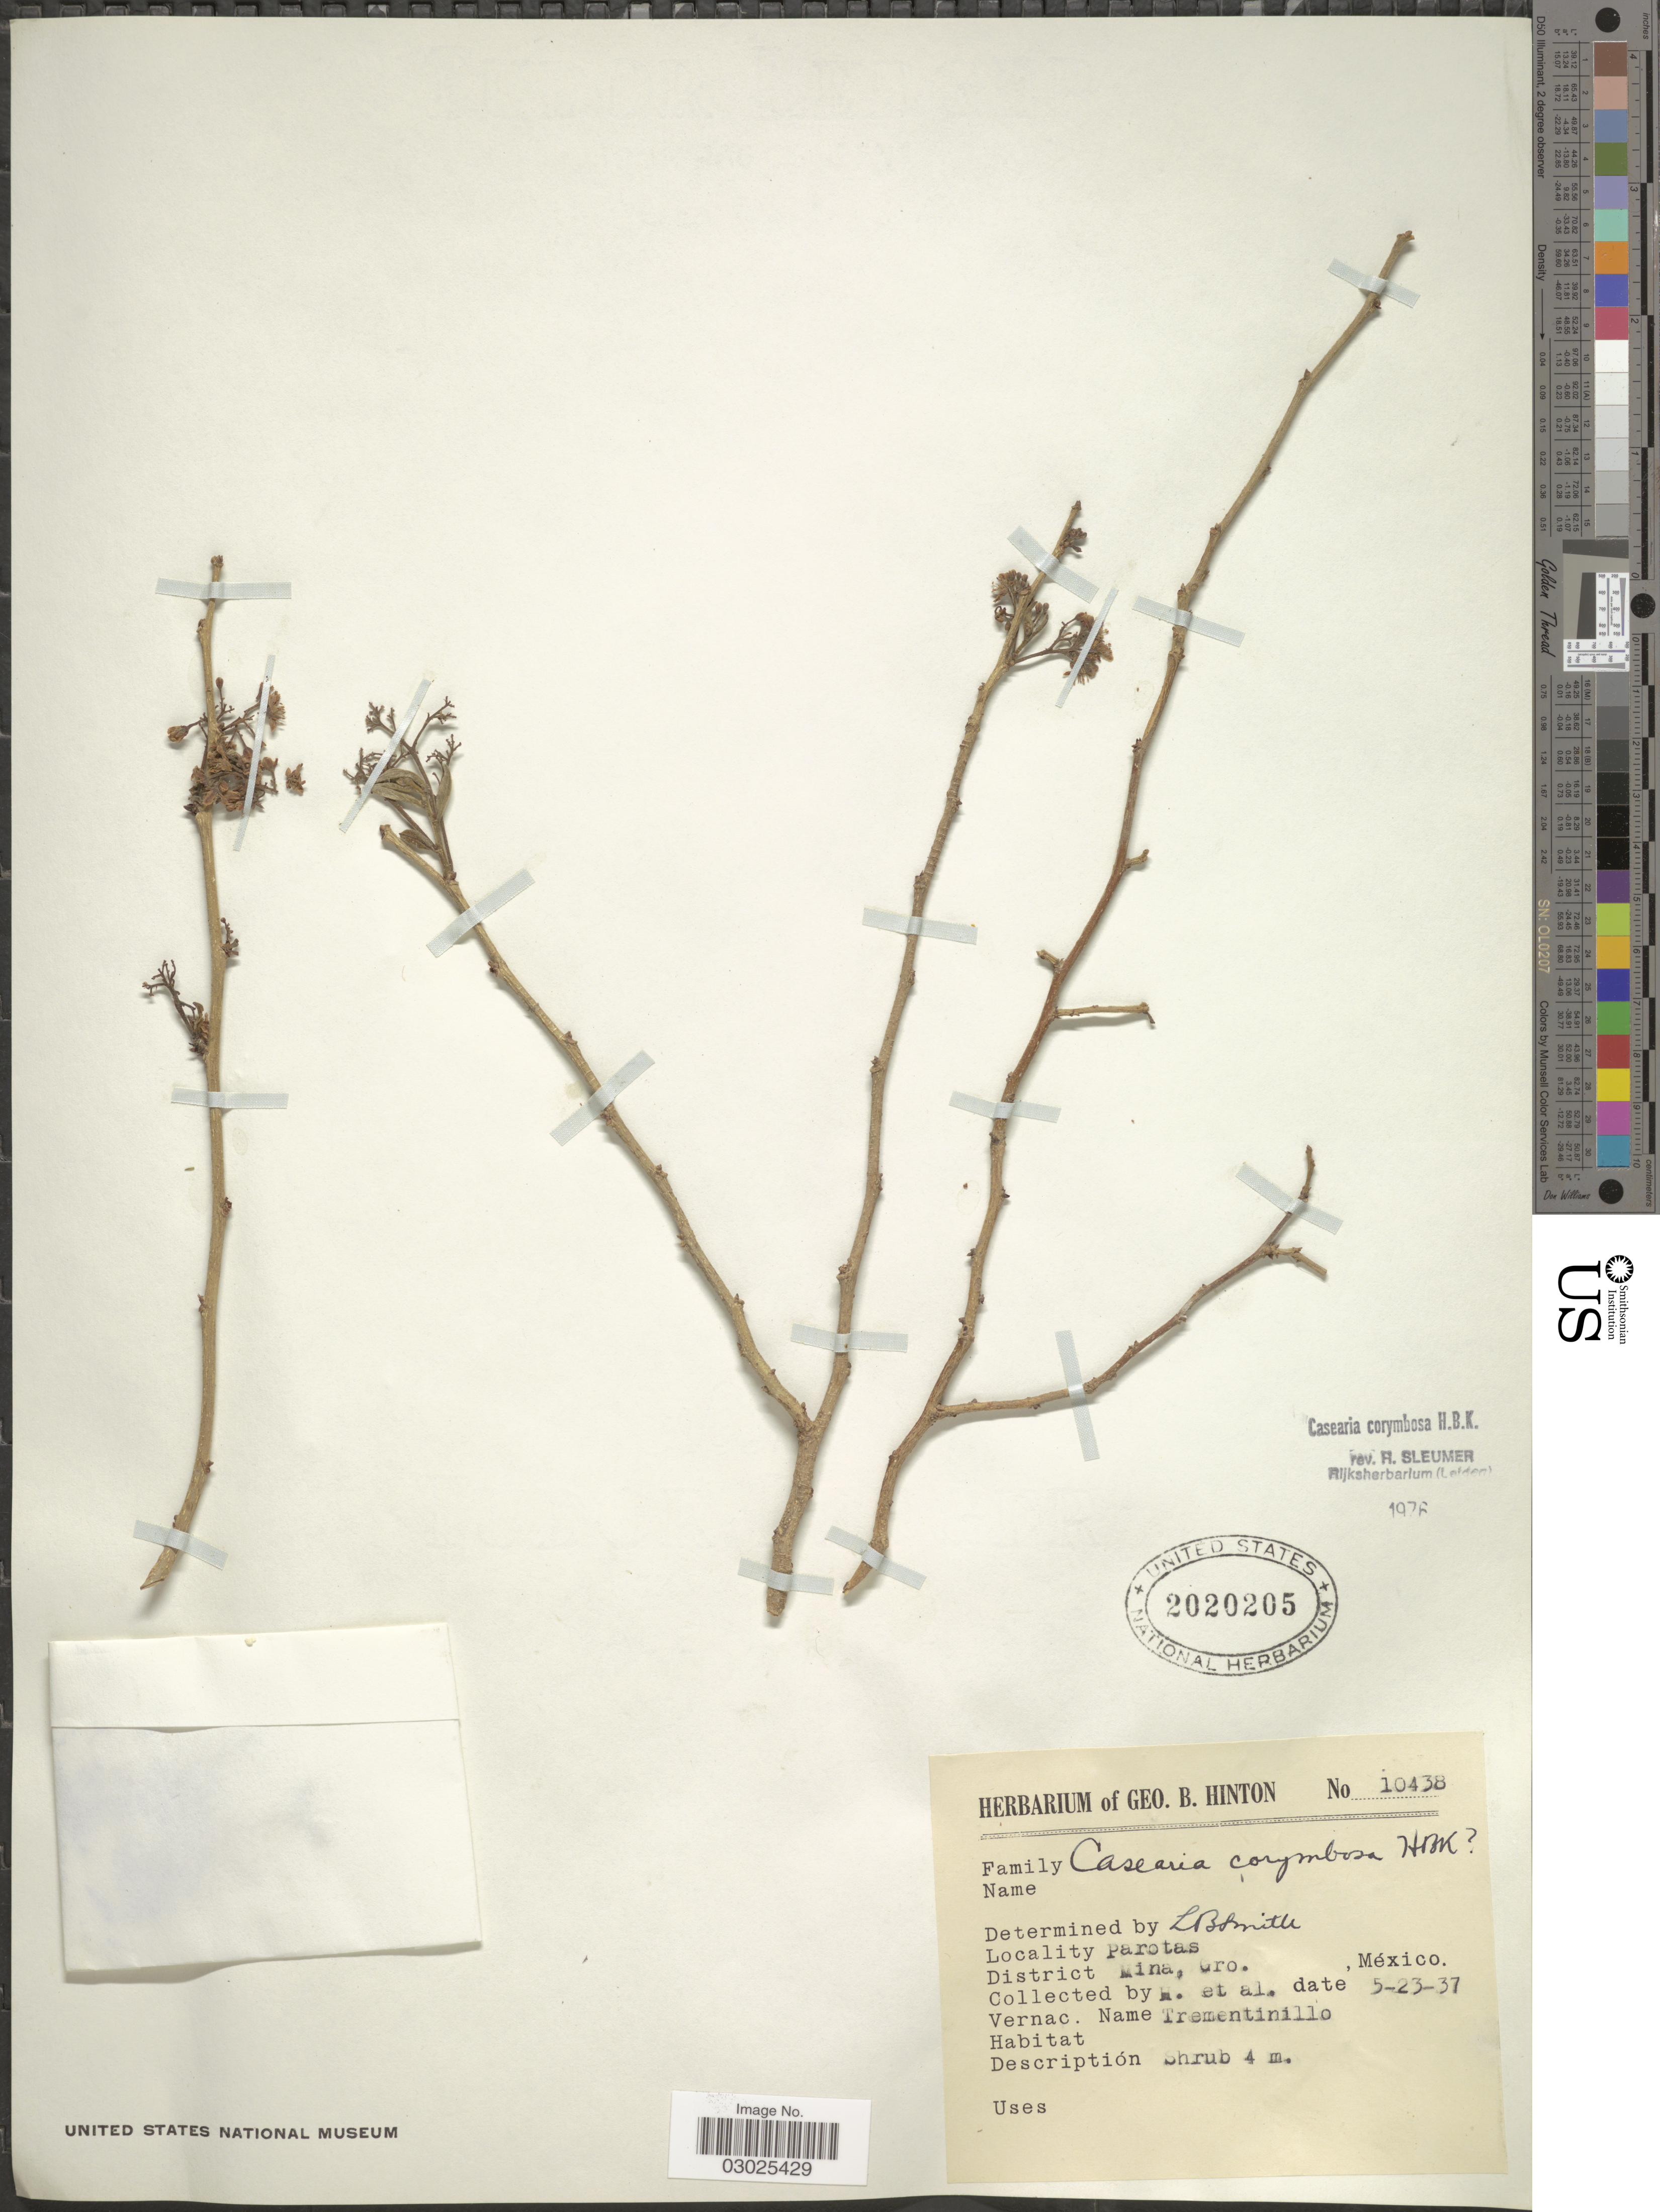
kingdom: Plantae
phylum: Tracheophyta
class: Magnoliopsida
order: Malpighiales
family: Salicaceae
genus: Casearia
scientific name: Casearia corymbosa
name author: Kunth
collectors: G. B. Hinton & et al.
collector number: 10438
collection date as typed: Transcribed d/m/y: 23/5/37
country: Mexico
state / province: Guerrero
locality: Parotas. District Mina.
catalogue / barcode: US 2020205